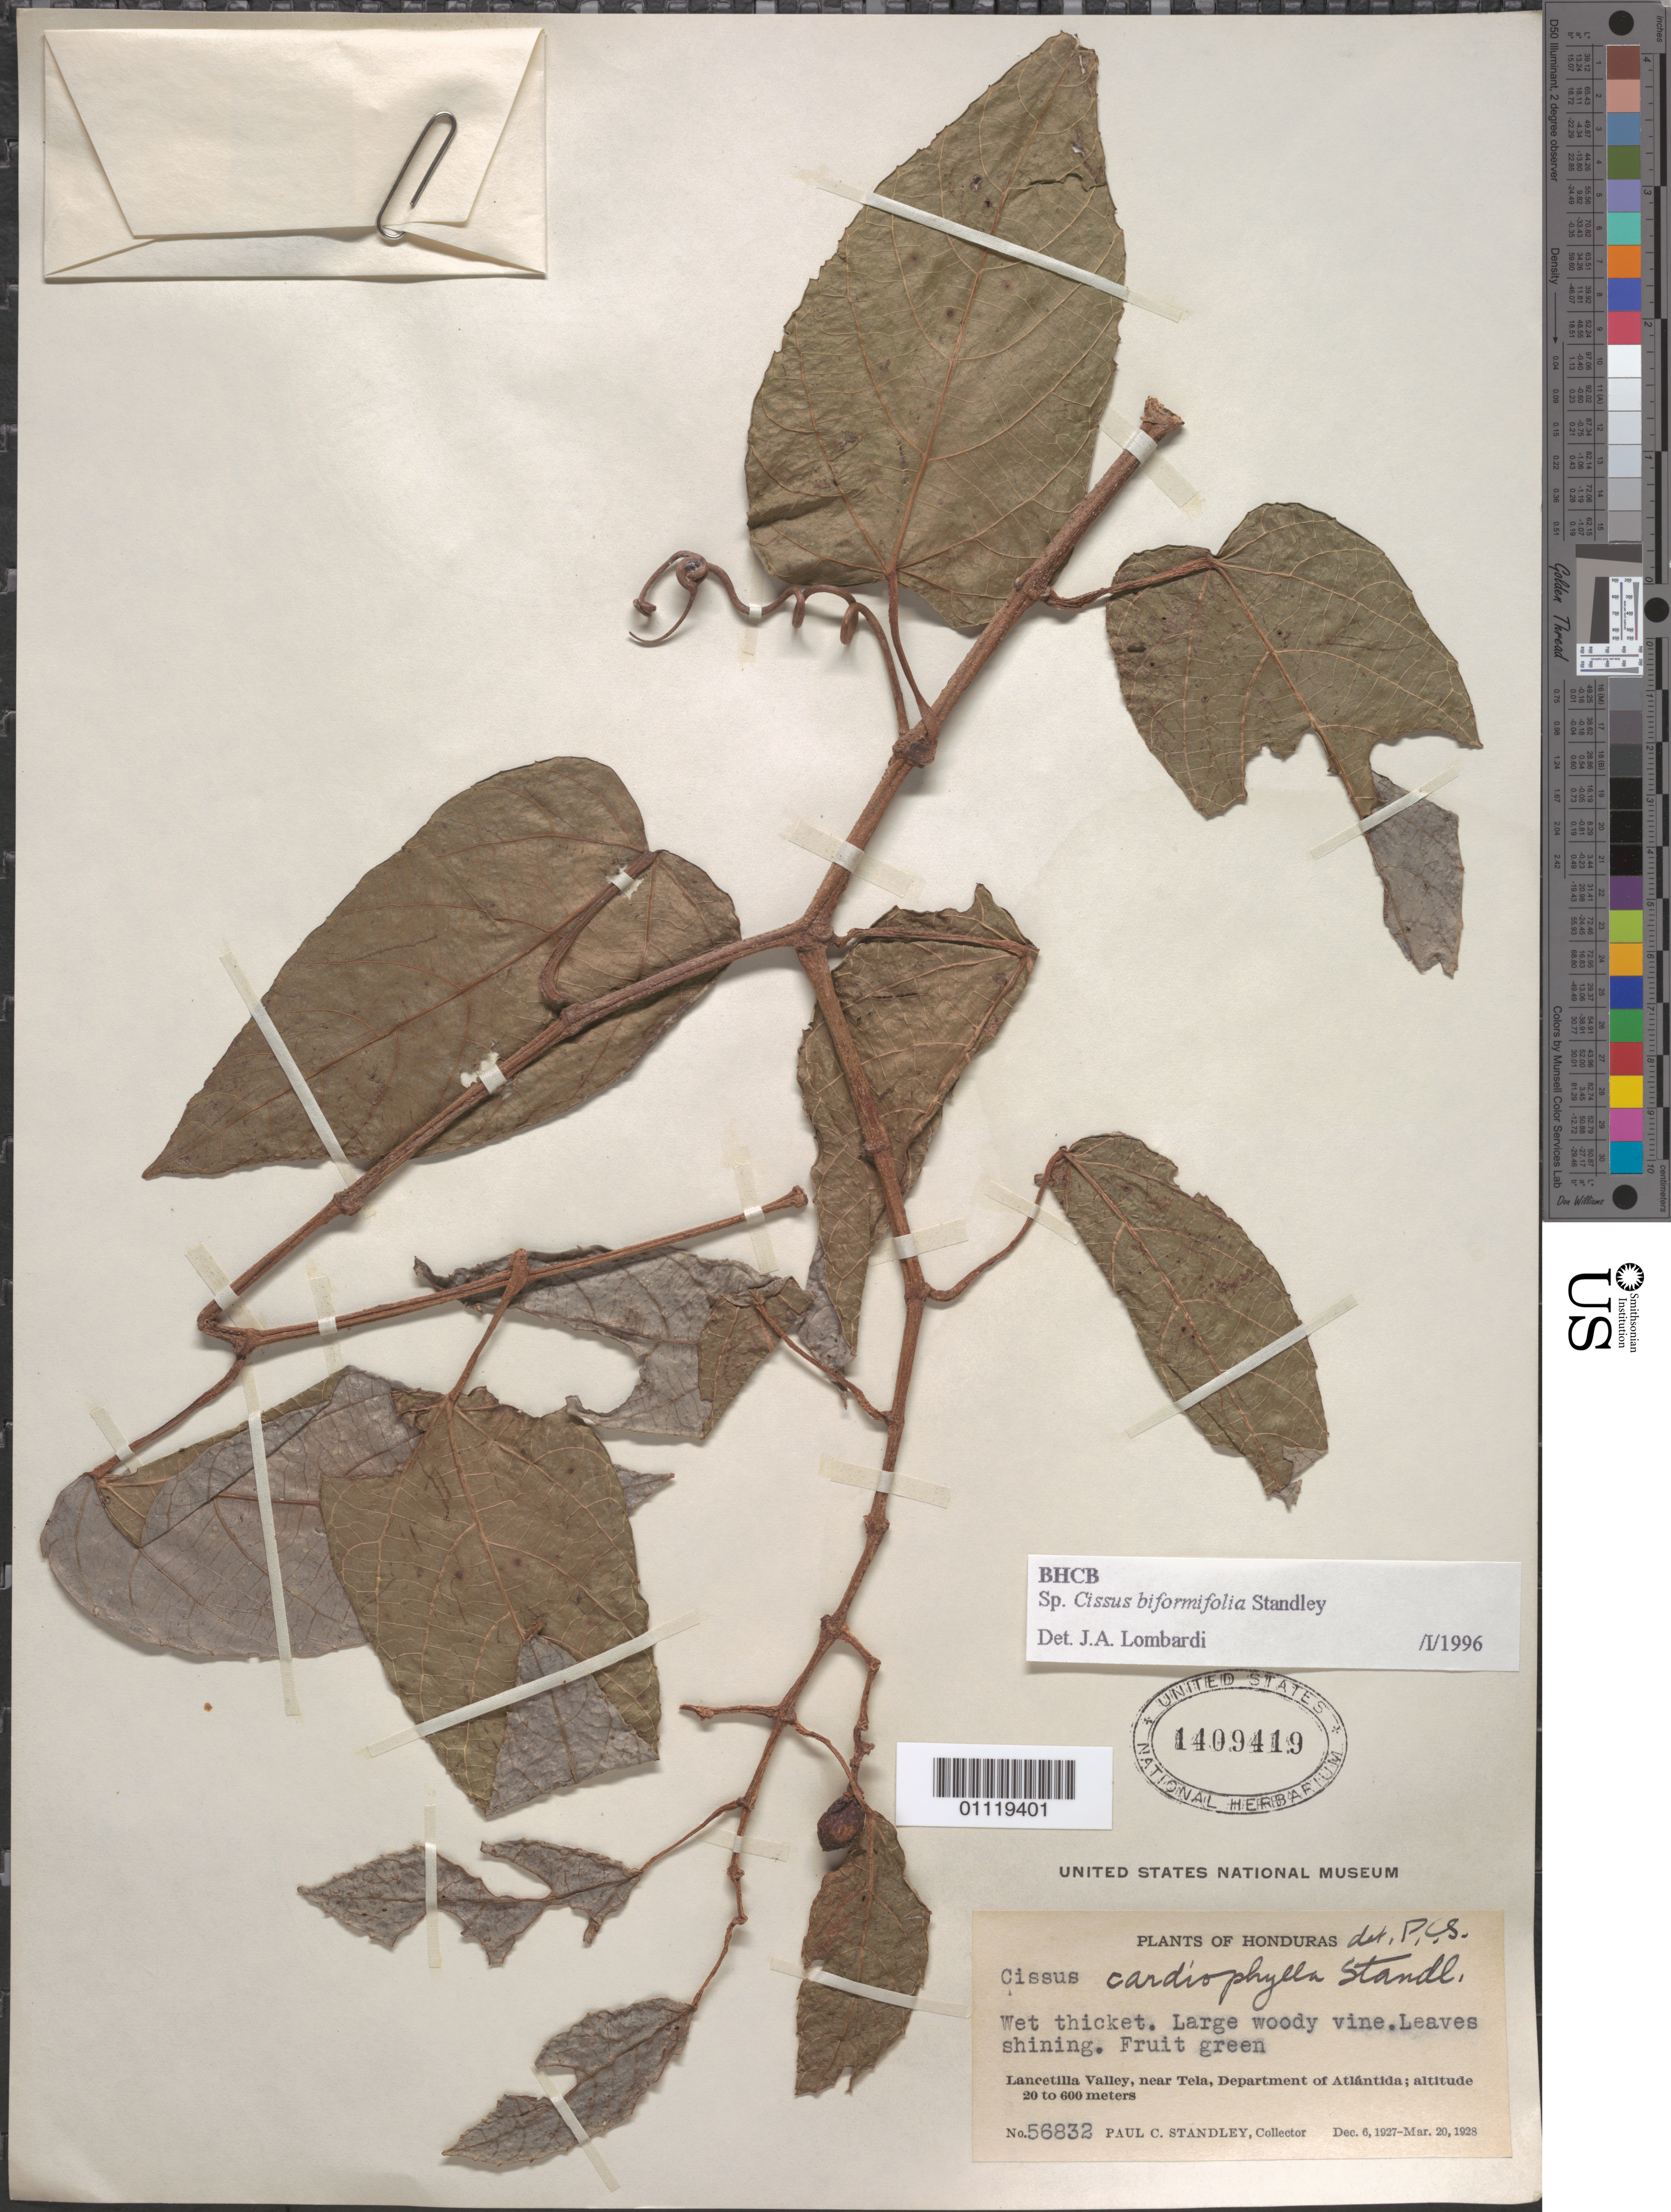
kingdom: Plantae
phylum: Tracheophyta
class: Magnoliopsida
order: Vitales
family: Vitaceae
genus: Cissus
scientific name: Cissus biformifolia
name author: Standl.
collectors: P. C. Standley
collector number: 56832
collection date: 1927-12-06/1928-03-20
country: Honduras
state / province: Atlántida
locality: Lancetilla Valley, near Tela.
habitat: Wet thicket. Large woody vine.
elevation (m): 20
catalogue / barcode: US 1409419